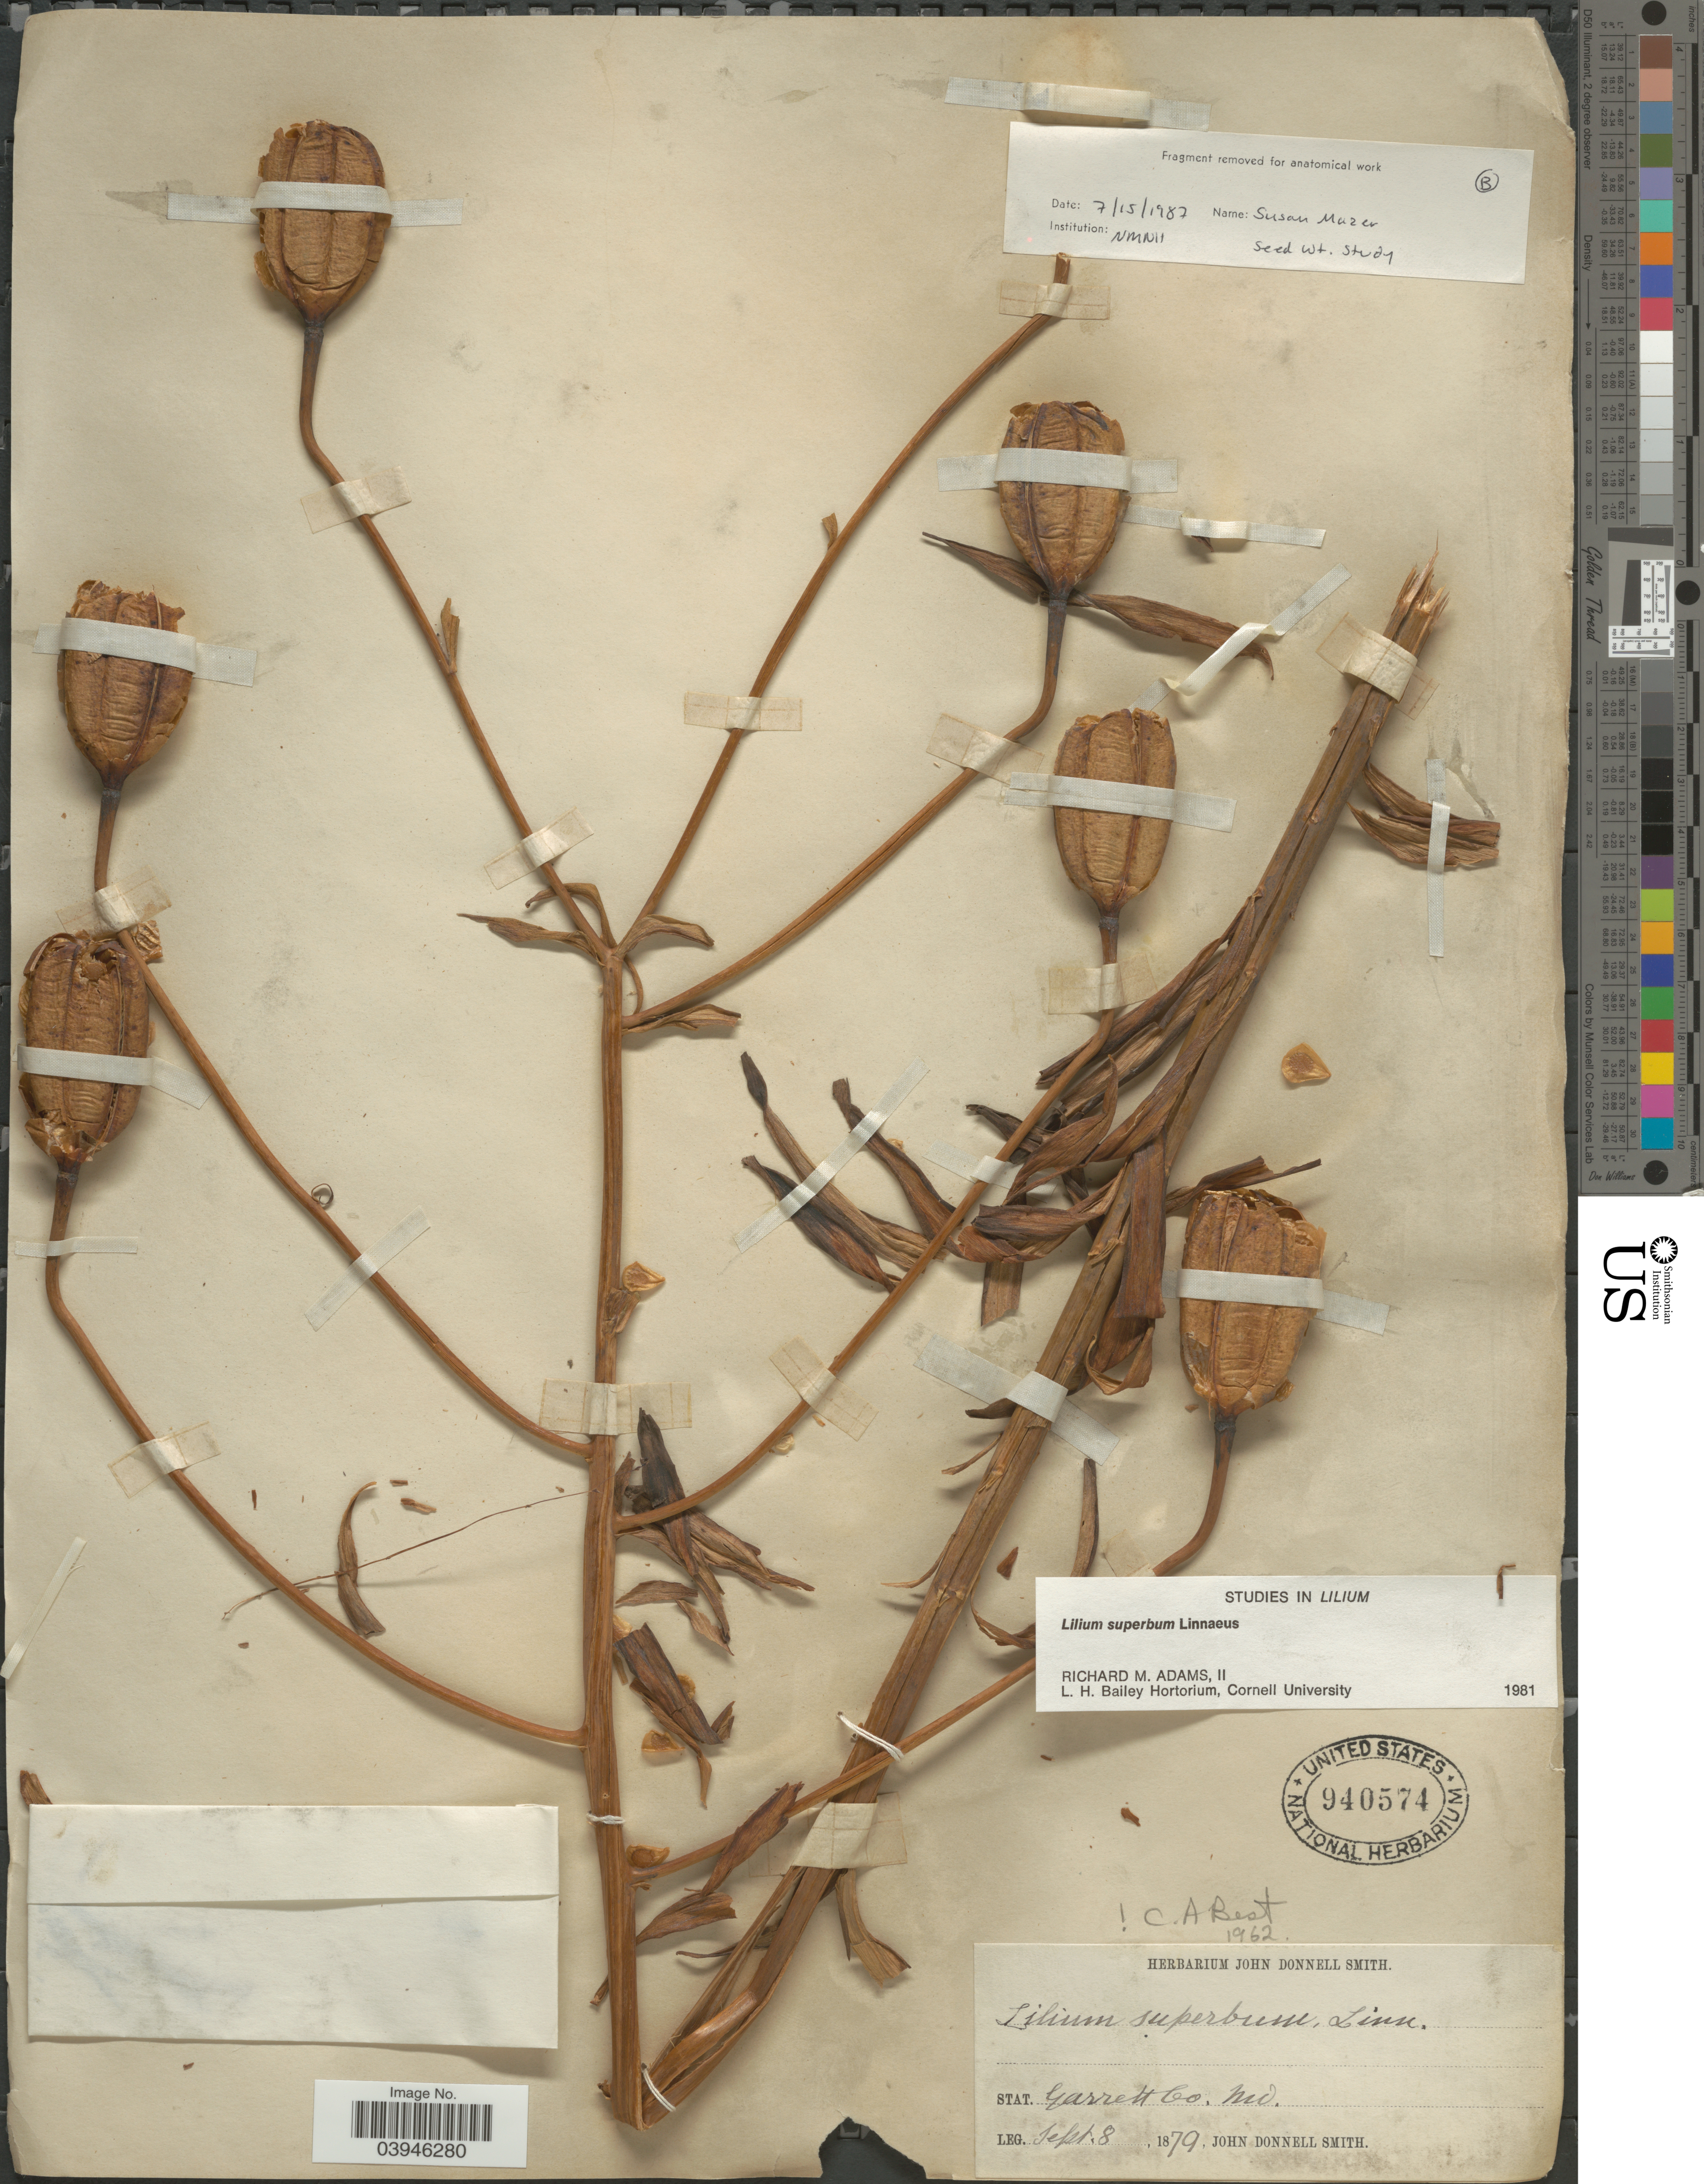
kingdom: Plantae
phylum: Tracheophyta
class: Liliopsida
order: Liliales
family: Liliaceae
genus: Lilium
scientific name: Lilium superbum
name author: L.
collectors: J. Donnell Smith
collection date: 1879-09-08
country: United States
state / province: Maryland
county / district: Garrett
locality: Stat. Garrett Co.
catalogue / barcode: US 940574